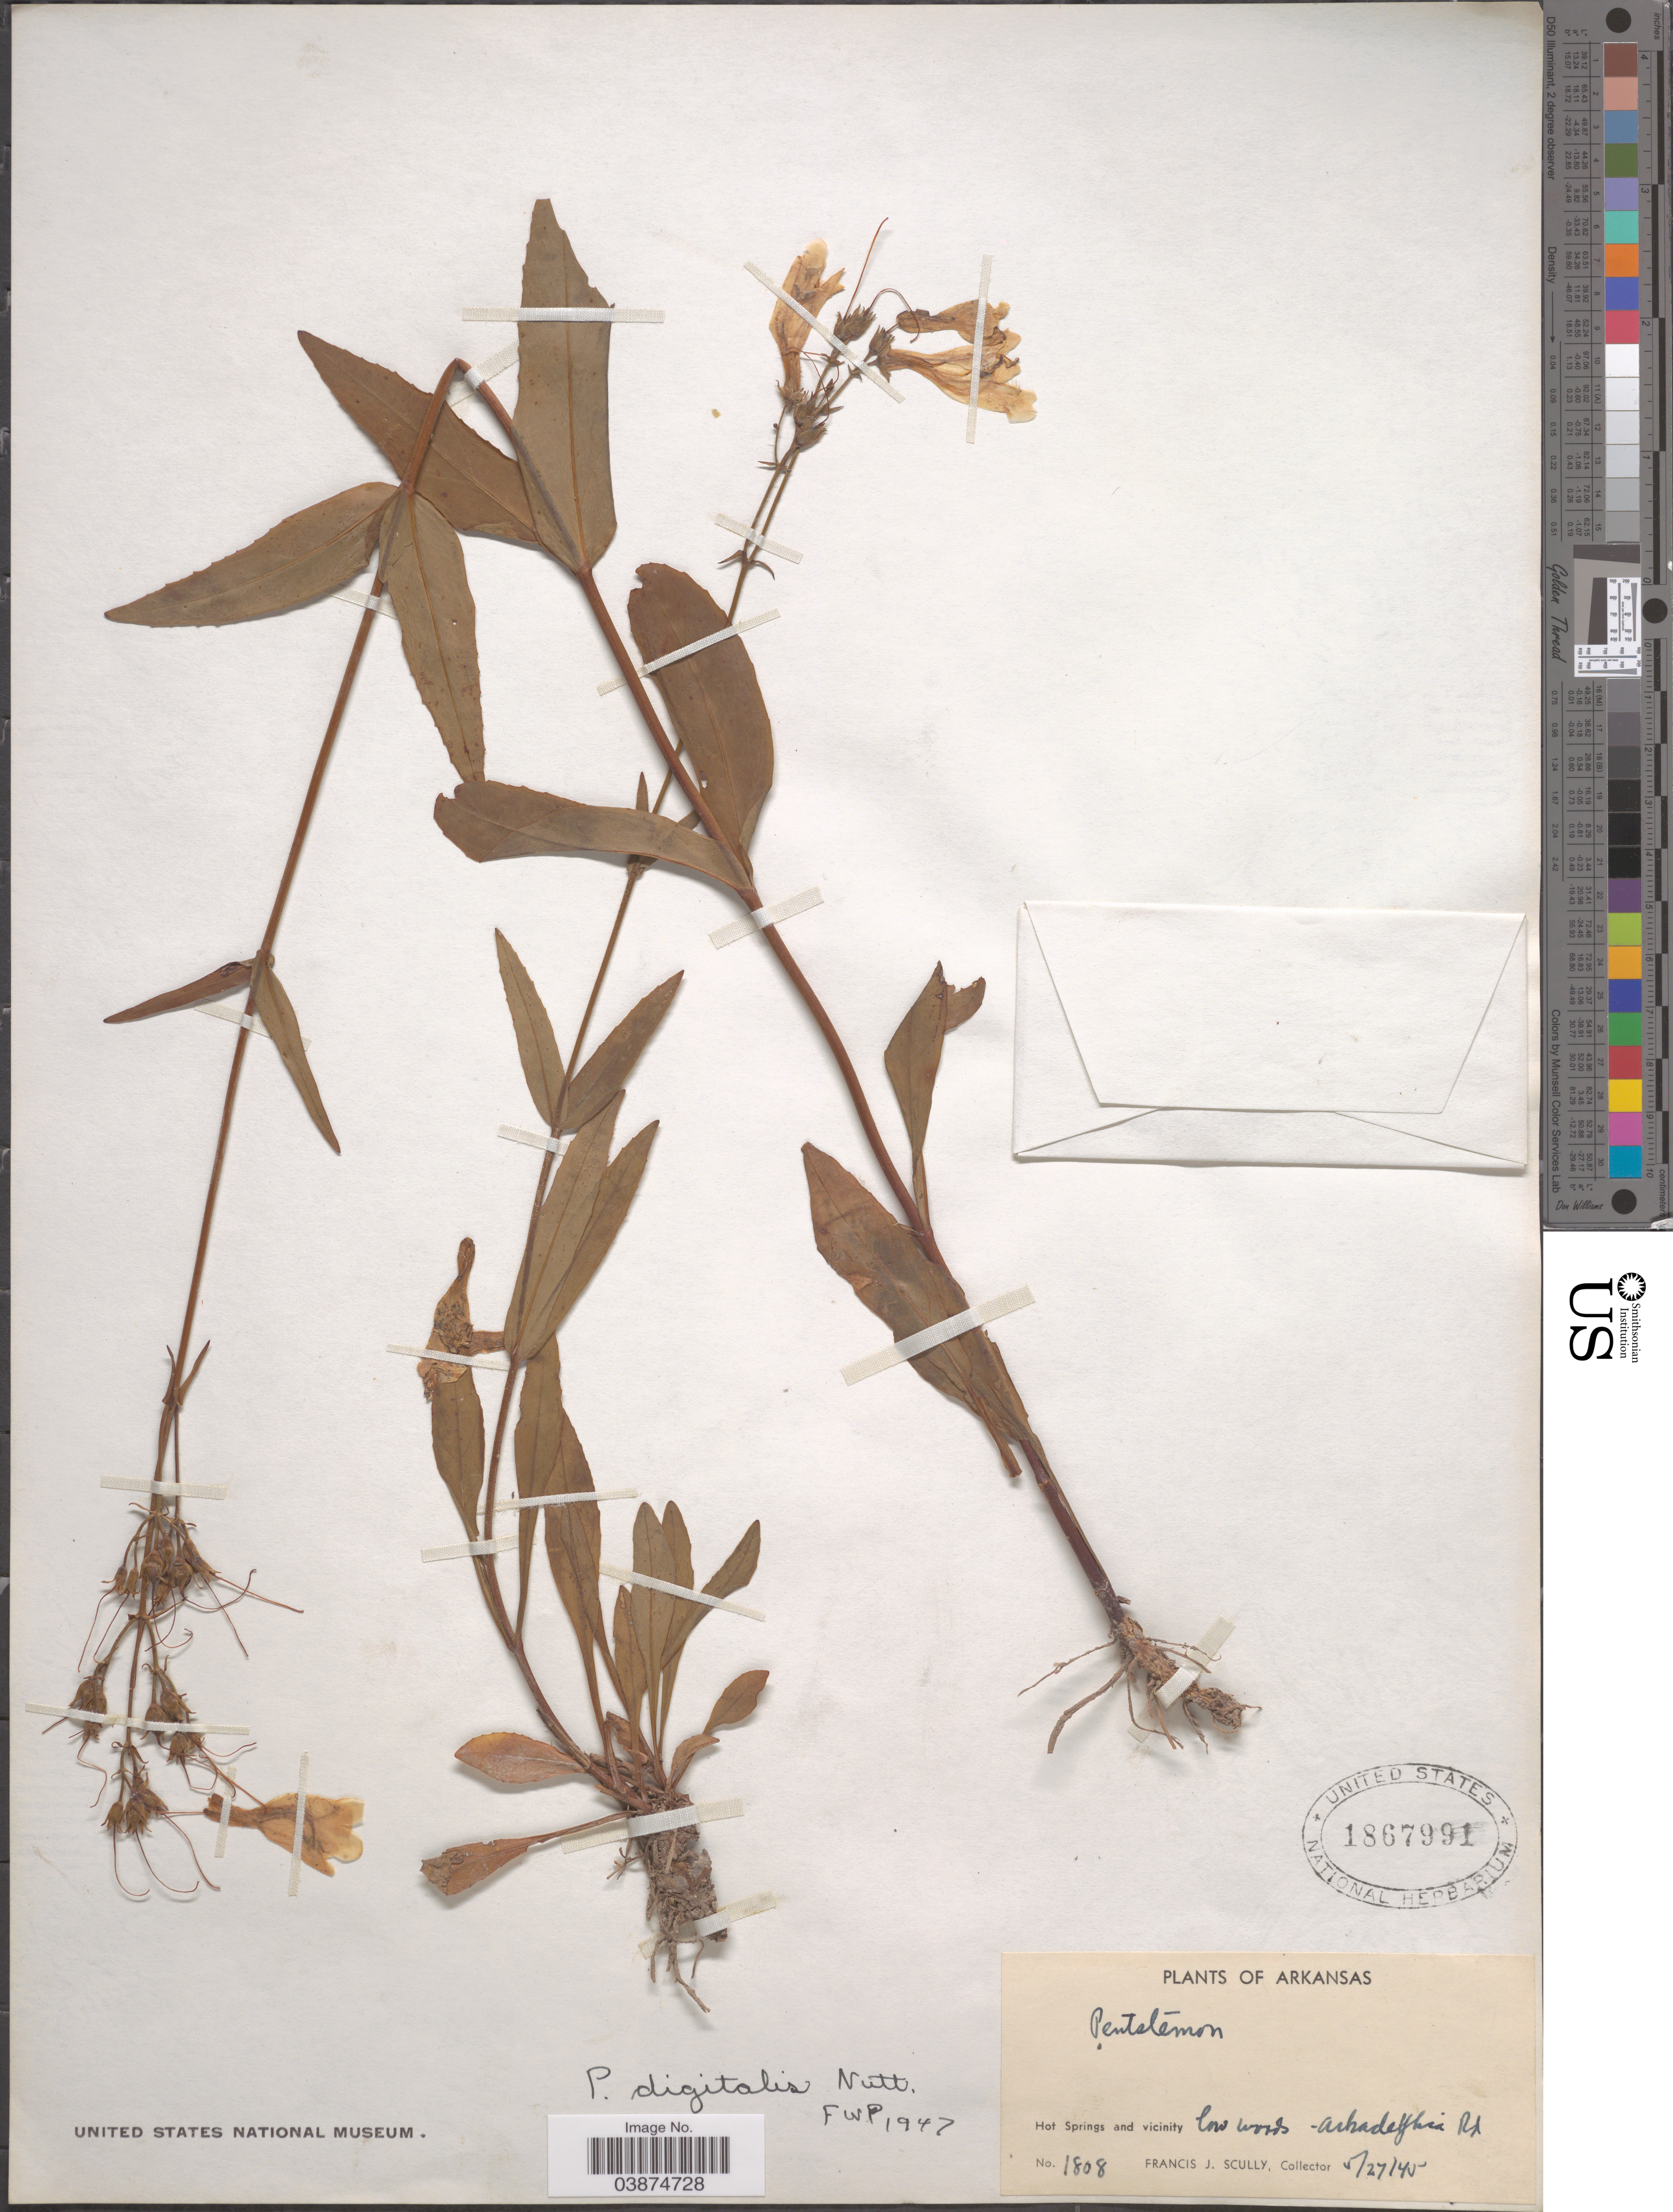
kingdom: Plantae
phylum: Tracheophyta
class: Magnoliopsida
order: Lamiales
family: Plantaginaceae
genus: Penstemon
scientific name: Penstemon digitalis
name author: Nutt. ex Sims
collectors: F. J. Scully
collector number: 1808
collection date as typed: Transcribed d/m/y: 27/5/45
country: United States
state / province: Arkansas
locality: Hot Springs and vicinity low woods - Arkadelphia Rd.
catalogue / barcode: US 1867991